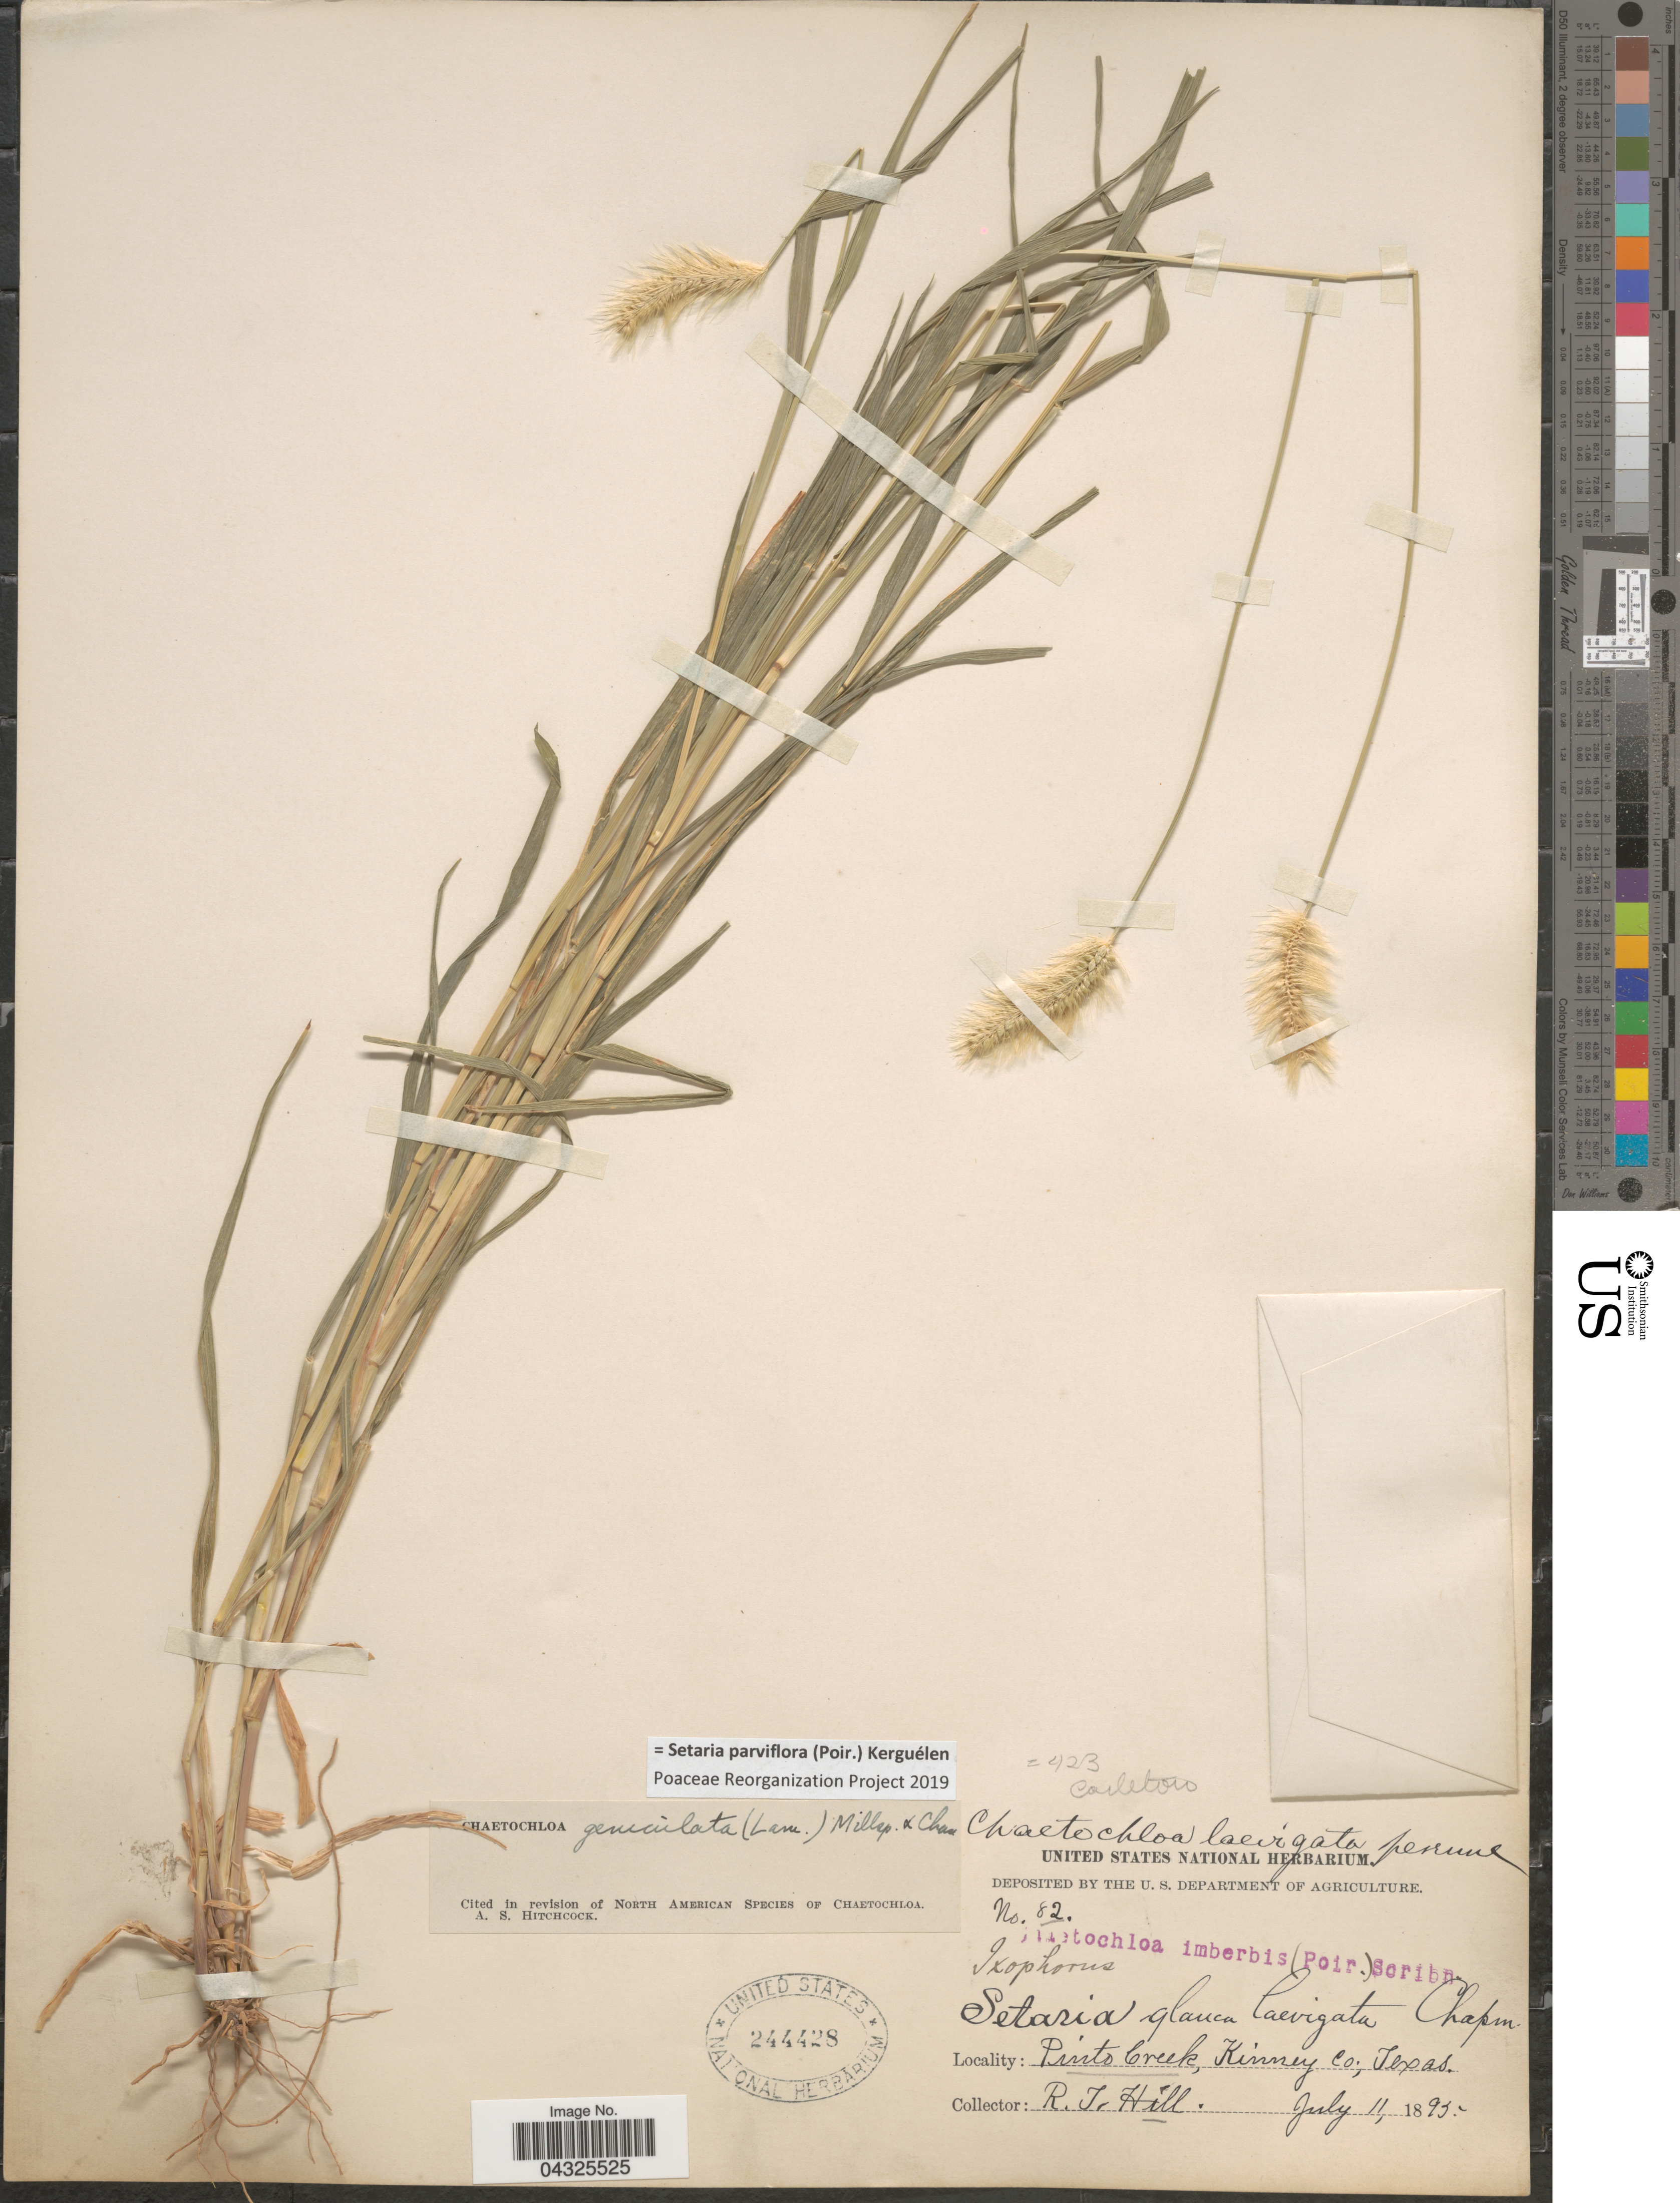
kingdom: Plantae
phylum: Tracheophyta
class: Liliopsida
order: Poales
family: Poaceae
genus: Setaria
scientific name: Setaria parviflora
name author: (Poir.) Kerguélen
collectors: R. J. Hill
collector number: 82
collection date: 1895-07-11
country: United States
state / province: Texas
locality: Pinto Creek, Kinney Co.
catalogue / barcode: US 244428